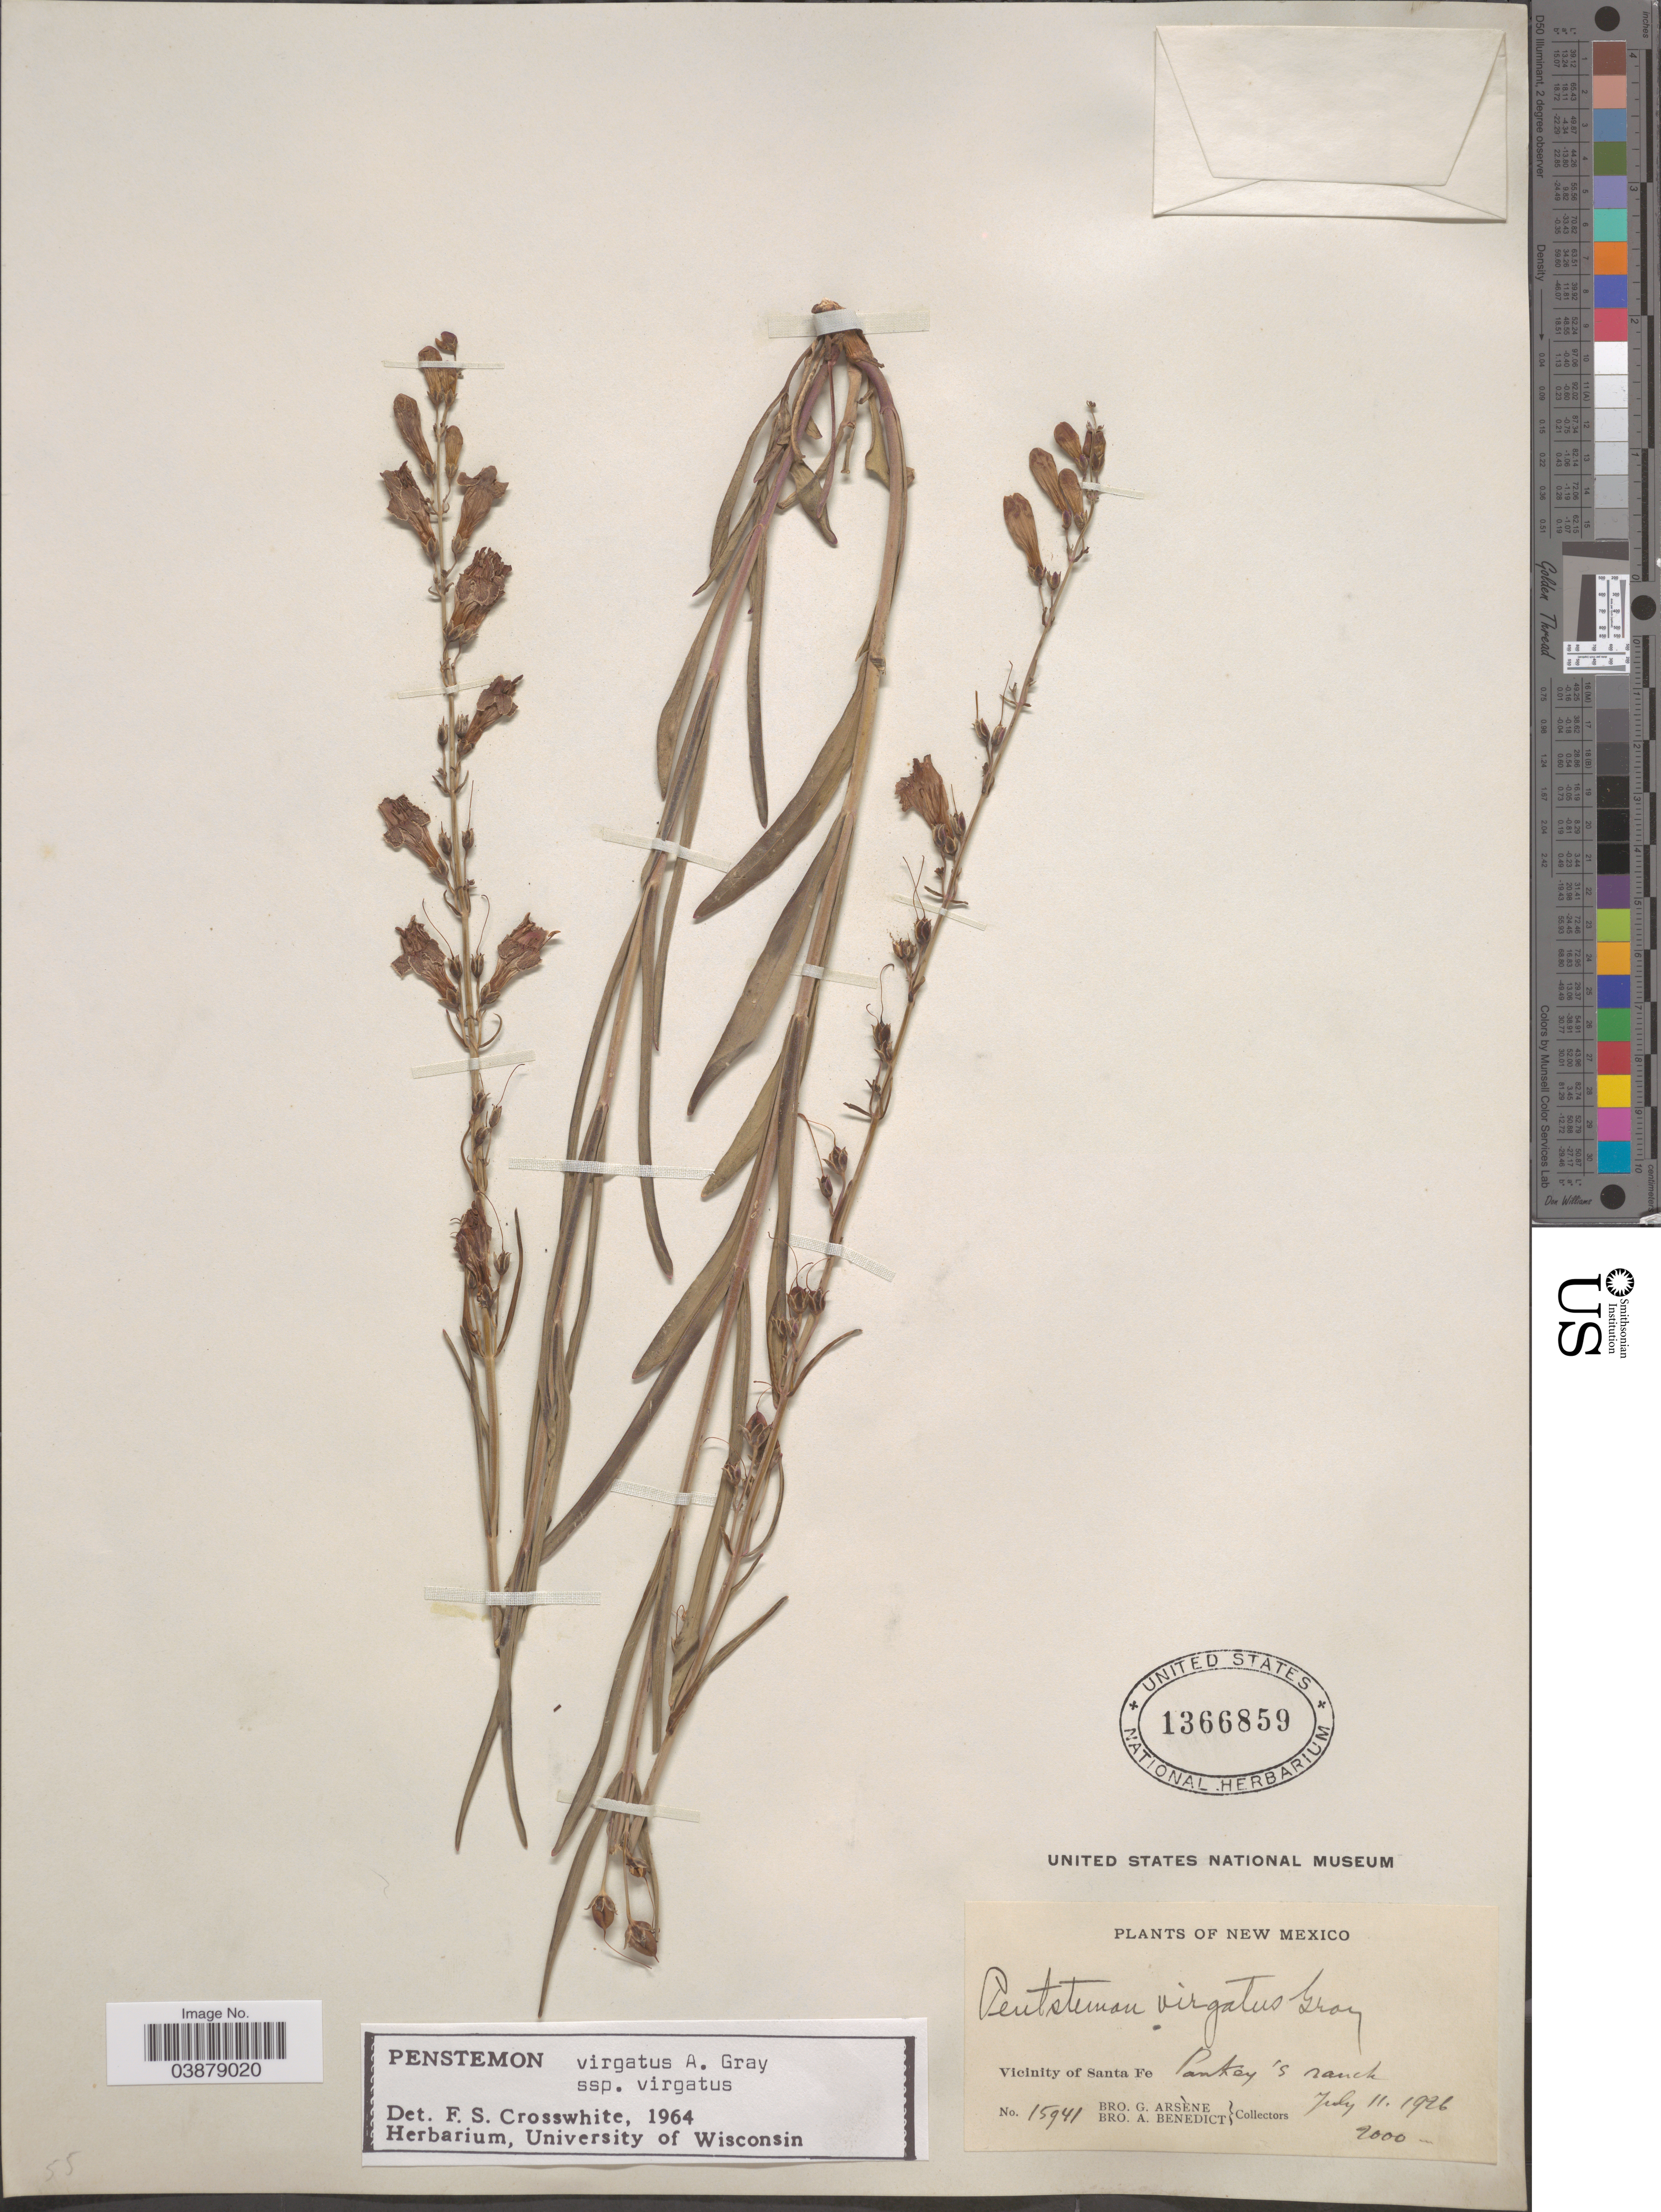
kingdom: Plantae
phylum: Tracheophyta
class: Magnoliopsida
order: Lamiales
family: Plantaginaceae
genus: Penstemon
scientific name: Penstemon virgatus subsp. virgatus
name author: A. Gray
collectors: Bro. G. Arsène & Bro. A. Benedict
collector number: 15941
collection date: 1926-07-11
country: United States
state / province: New Mexico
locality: Vicinity of Santa Fe. Pankey's ranch.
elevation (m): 2000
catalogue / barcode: US 1366859